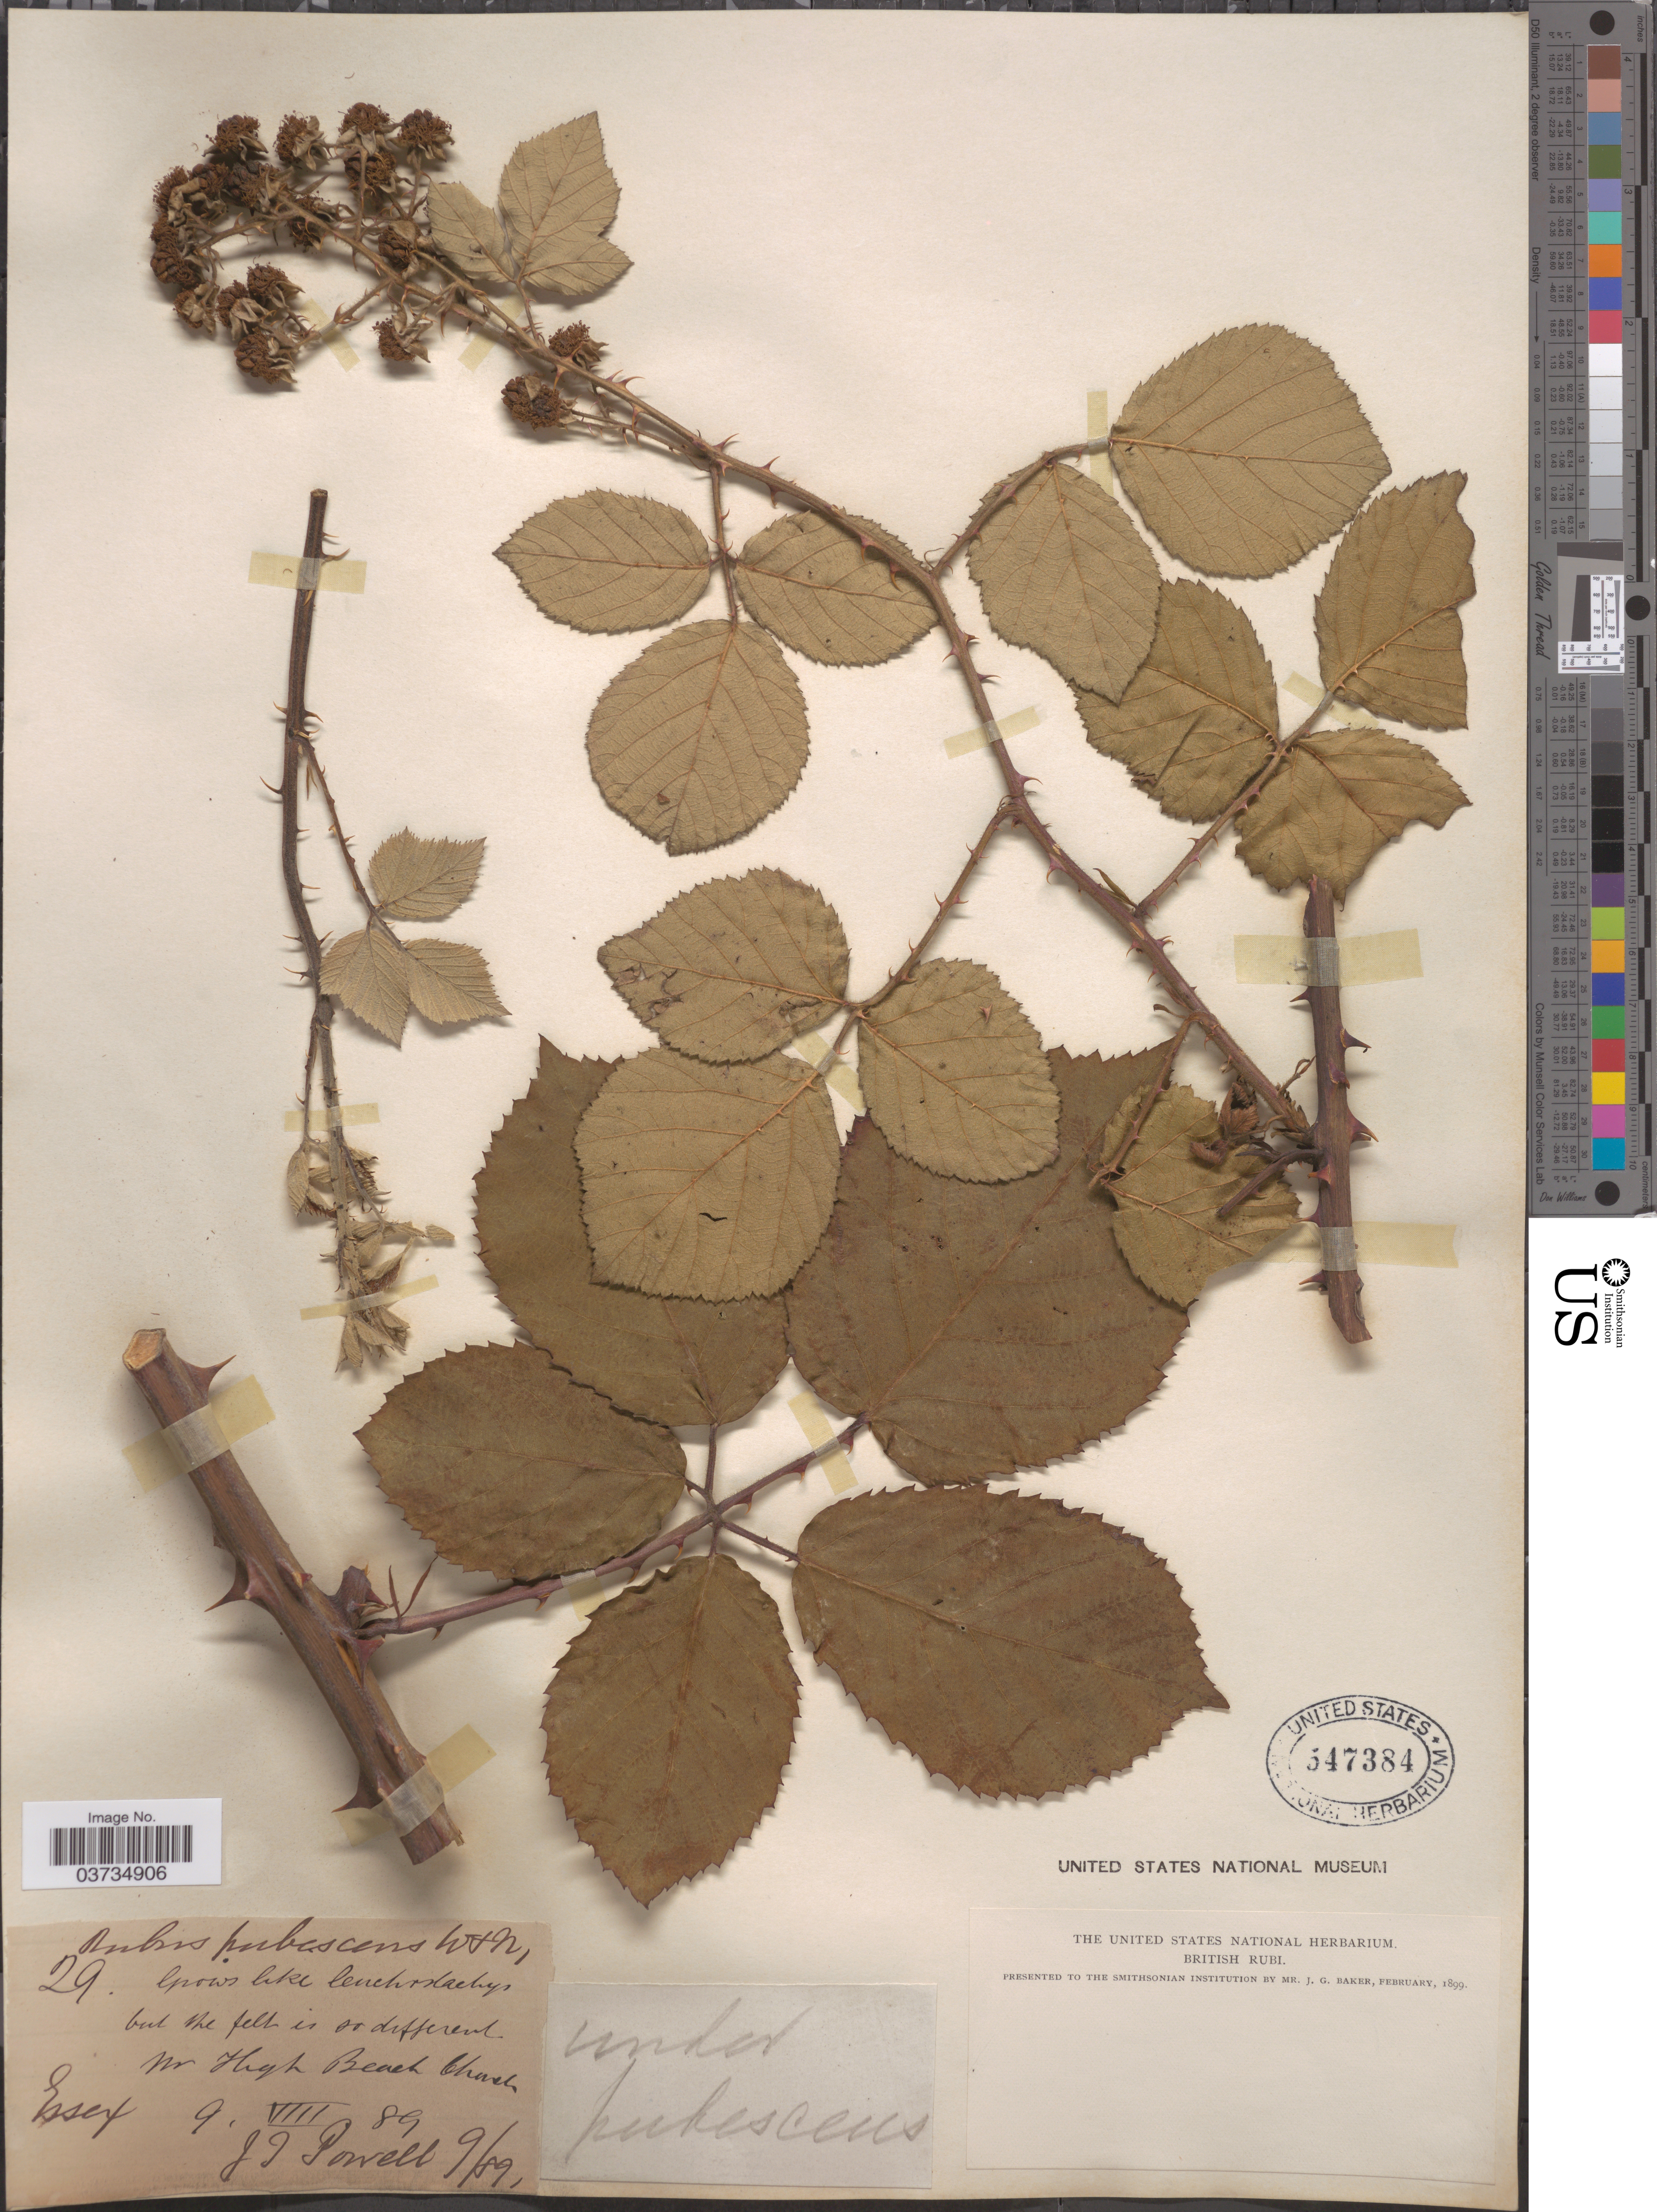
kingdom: Plantae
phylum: Tracheophyta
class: Magnoliopsida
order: Rosales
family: Rosaceae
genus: Rubus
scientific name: Rubus pubescens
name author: Raf.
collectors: J. Powell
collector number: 29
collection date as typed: Transcribed d/m/y: 9/8/89 to /9/89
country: United Kingdom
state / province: England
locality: High Beach Church. Essex.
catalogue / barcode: US 647384